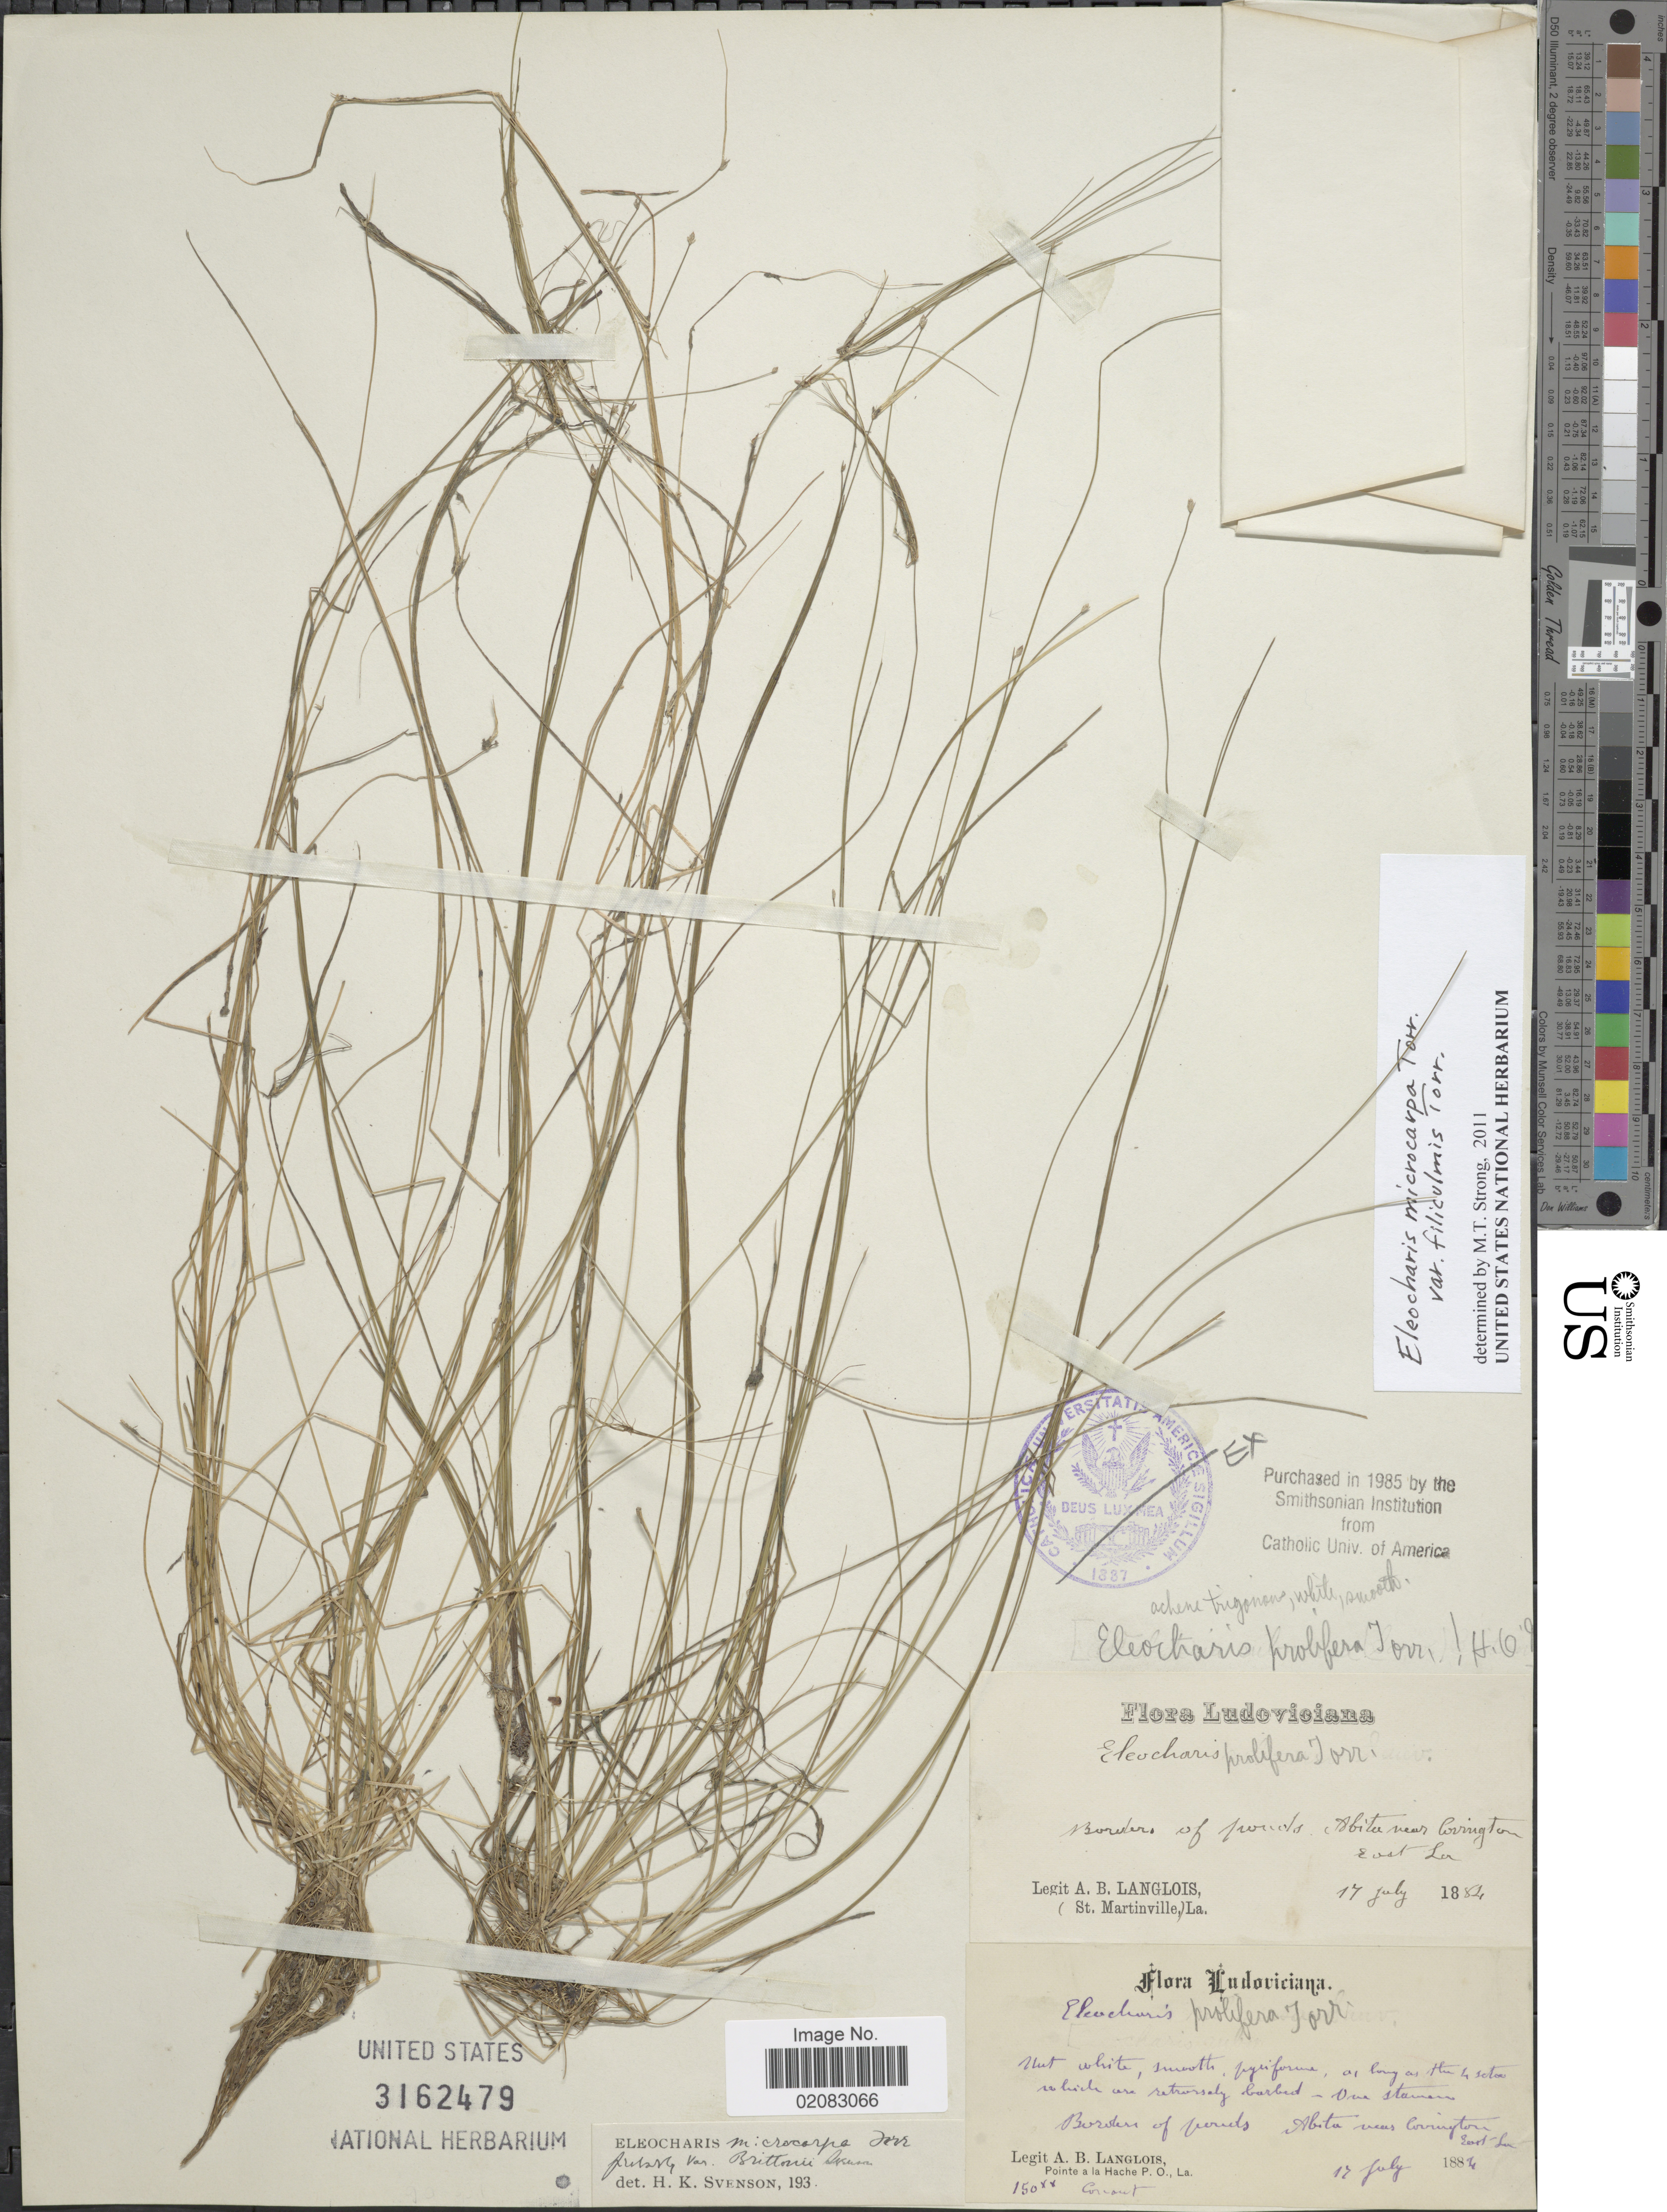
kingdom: Plantae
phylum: Tracheophyta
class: Liliopsida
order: Poales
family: Cyperaceae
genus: Eleocharis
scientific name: Eleocharis microcarpa var. filiculmis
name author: Torr.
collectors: A. Langlois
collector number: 150xx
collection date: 1884-07-17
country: United States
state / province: Louisiana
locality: Border of pounds Abita near Corrington, East La.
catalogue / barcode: US 3162479